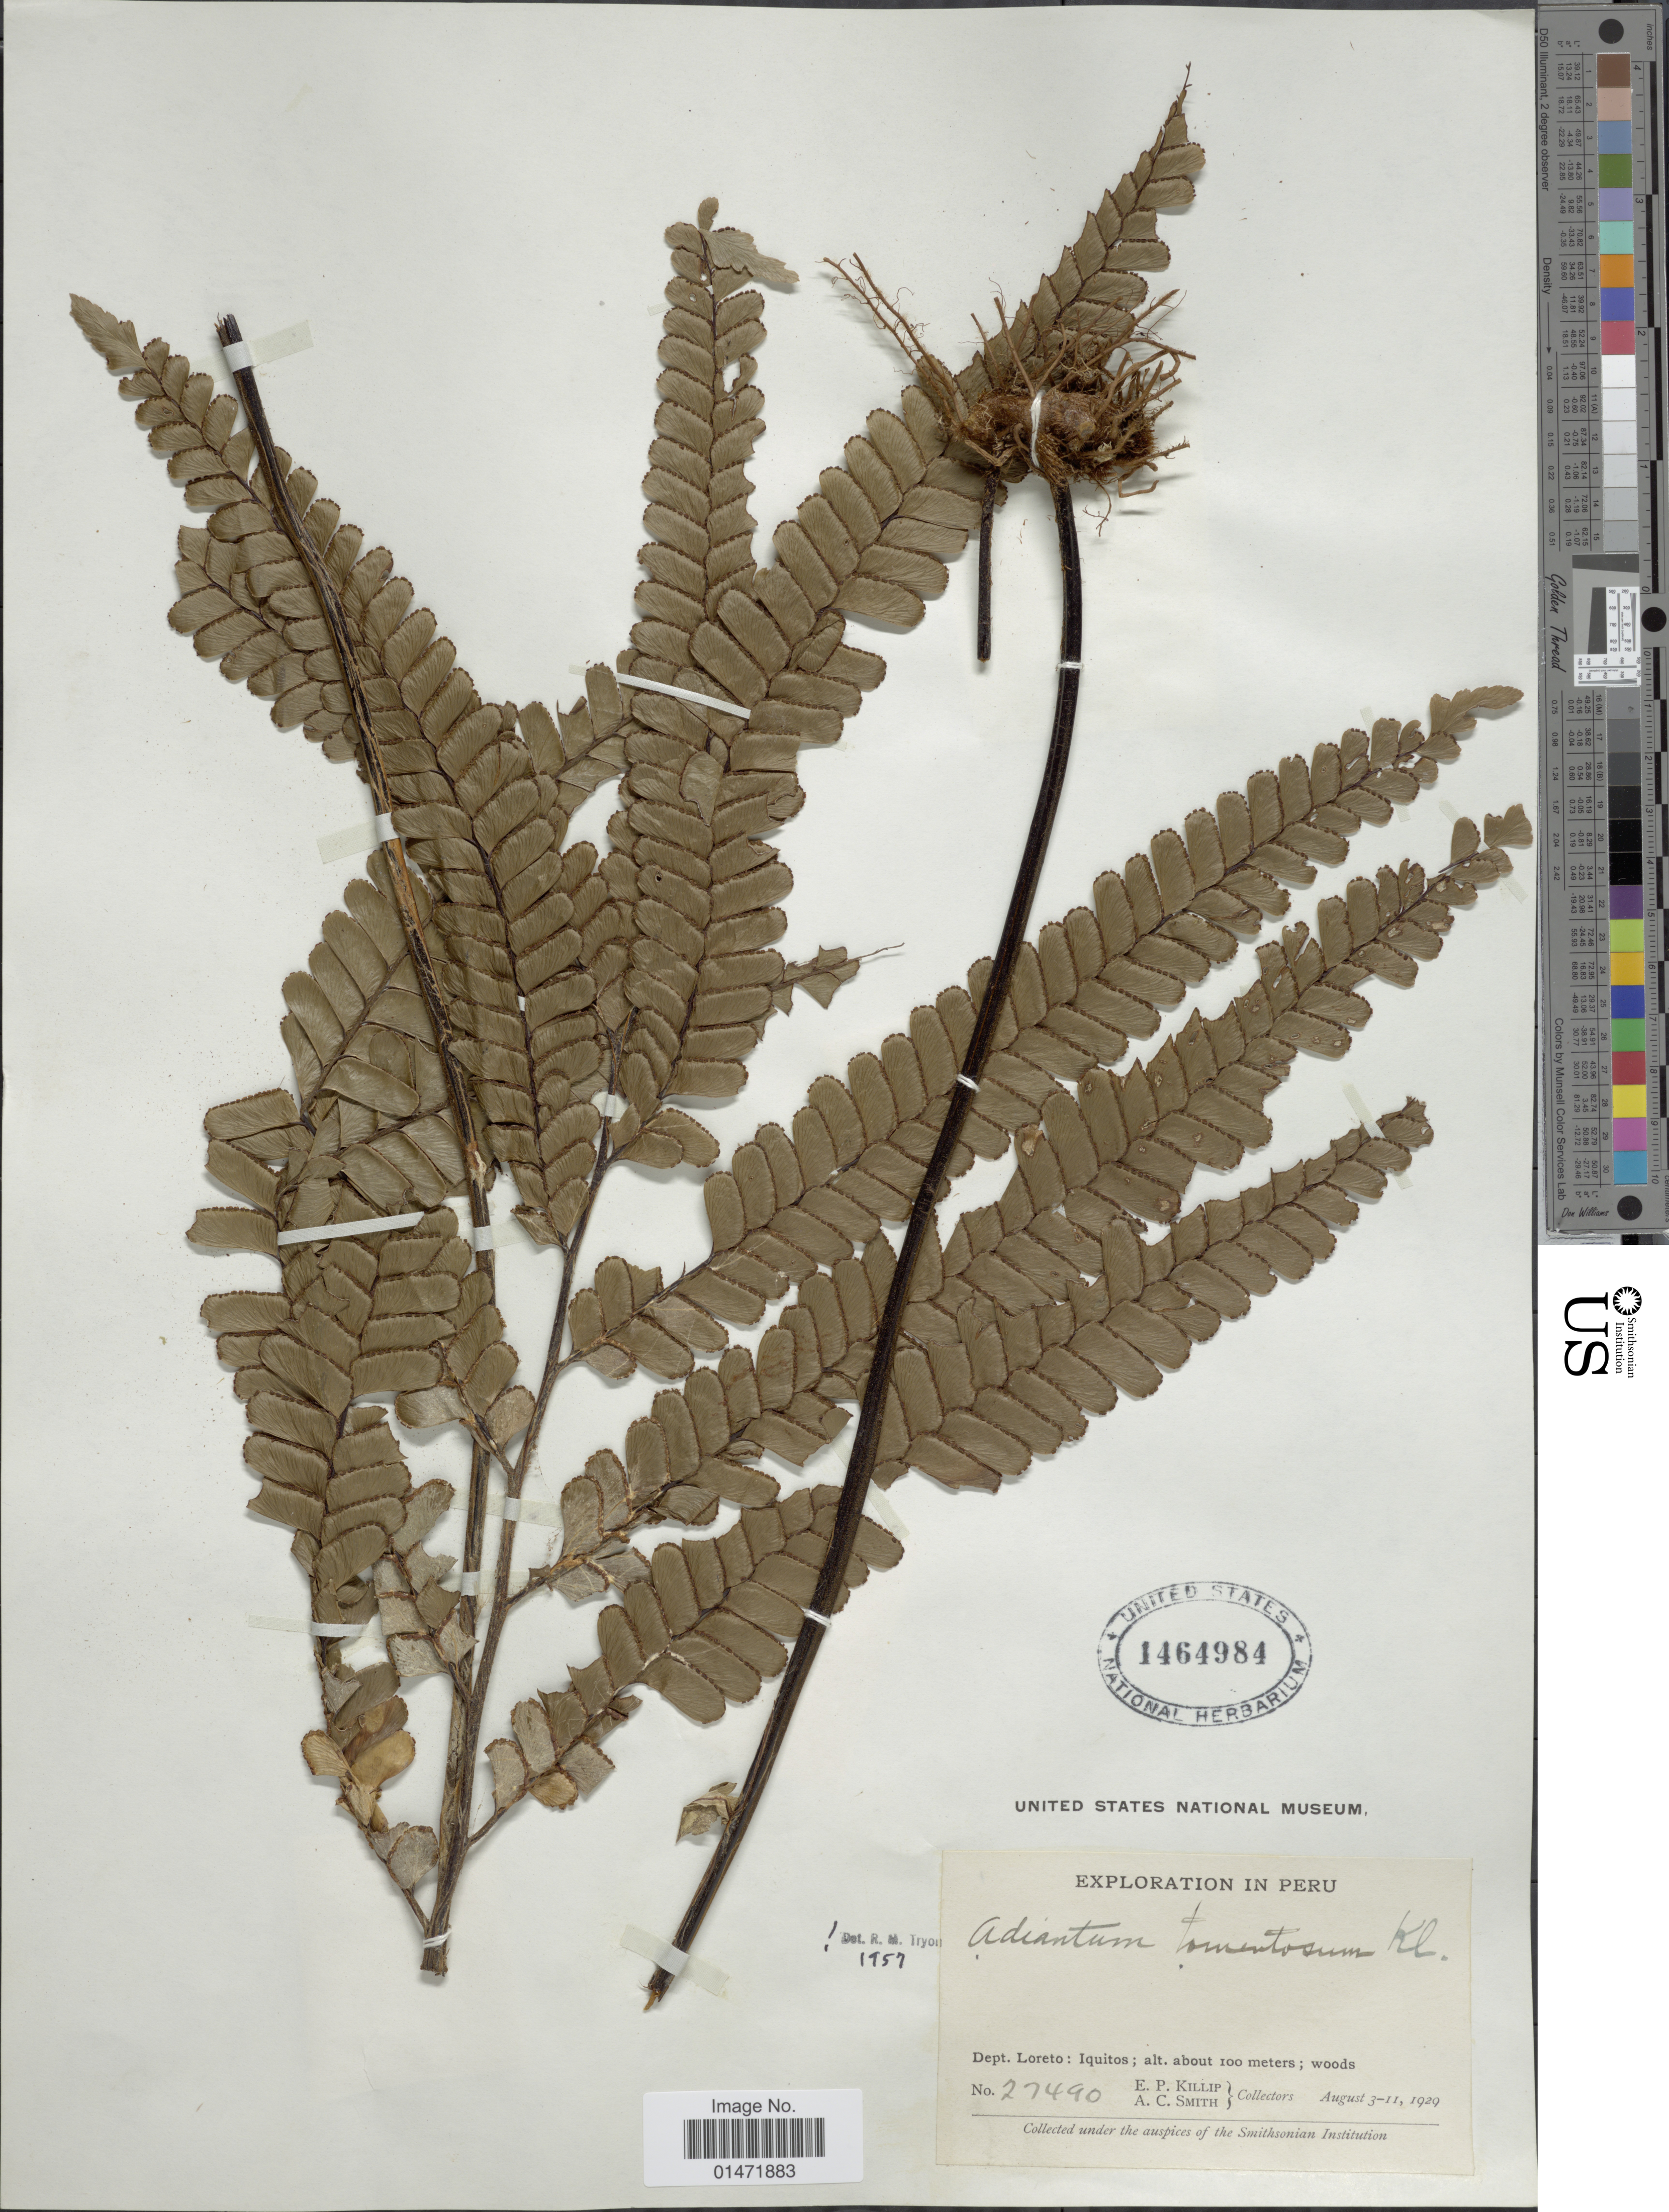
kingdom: Plantae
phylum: Tracheophyta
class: Polypodiopsida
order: Polypodiales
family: Pteridaceae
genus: Adiantum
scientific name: Adiantum tomentosum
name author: Klotzsch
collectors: E. P. Killip & A. C. Smith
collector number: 27490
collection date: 1929-08-03/1929-08-11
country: Peru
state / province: Loreto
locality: Iquitos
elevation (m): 100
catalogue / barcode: US 1464984